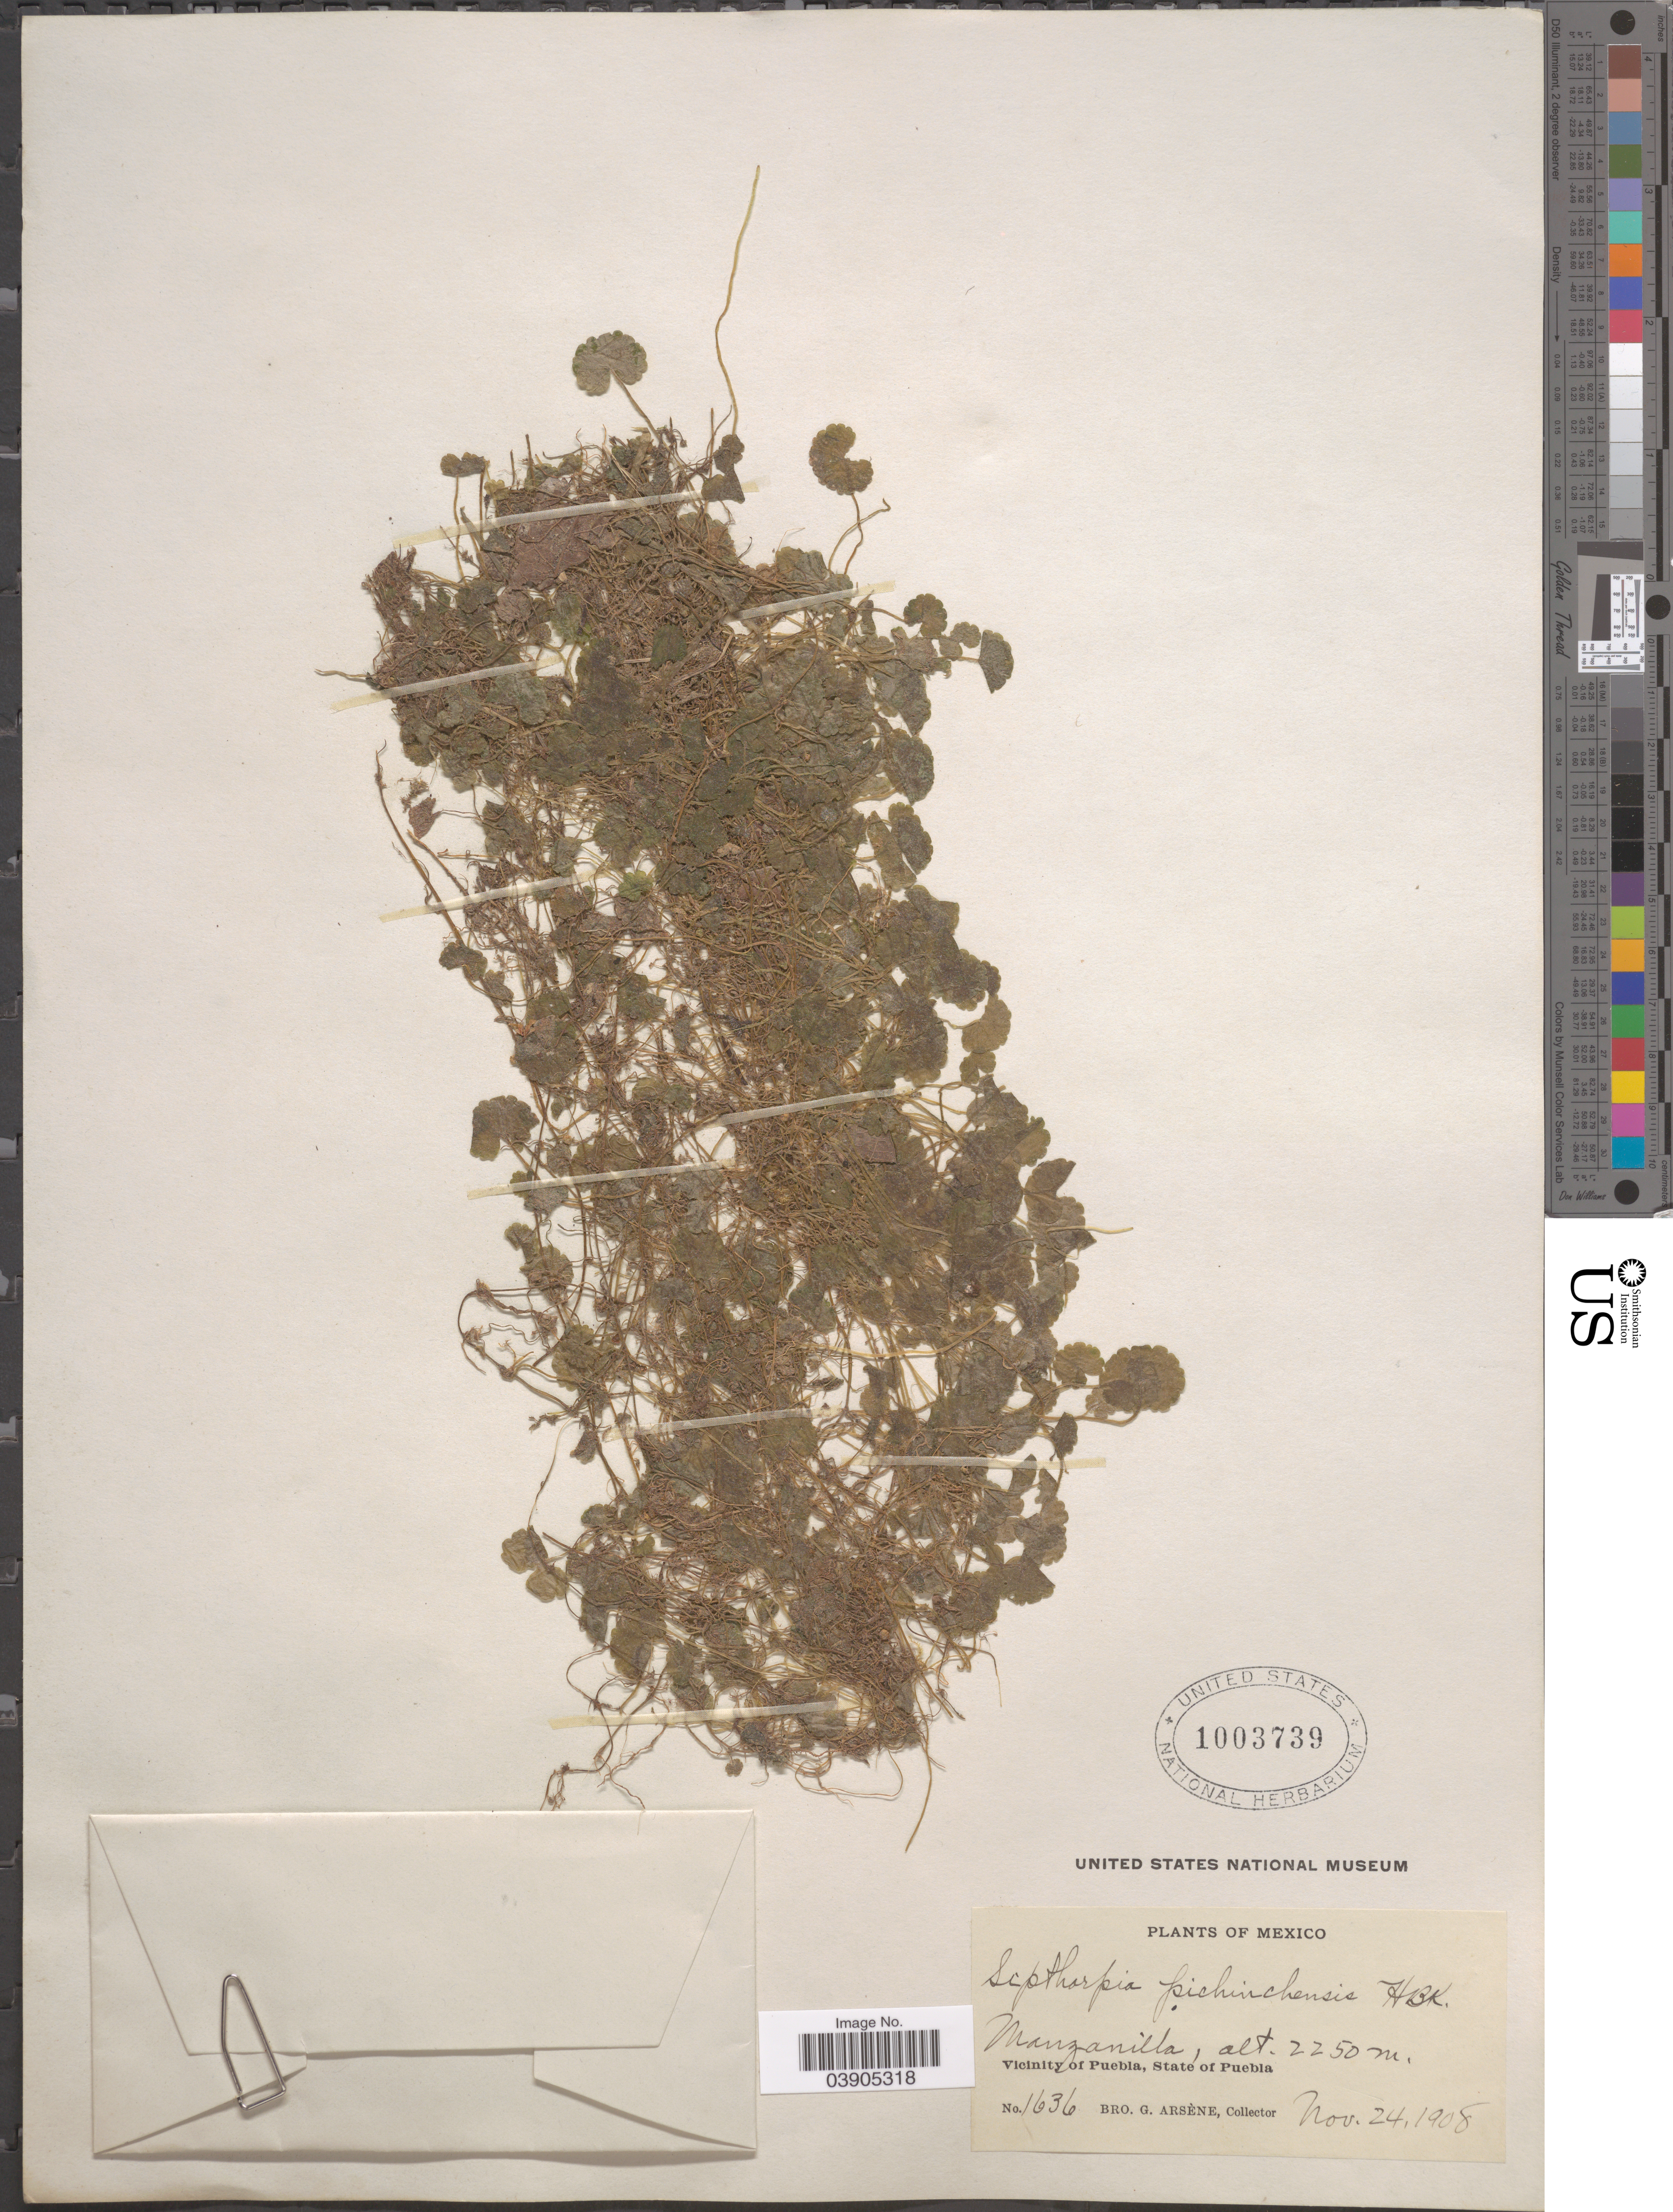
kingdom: Plantae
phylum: Tracheophyta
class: Magnoliopsida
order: Lamiales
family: Plantaginaceae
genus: Sibthorpia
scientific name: Sibthorpia repens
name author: (L.) Kuntze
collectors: Bro. G. Arsène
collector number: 1636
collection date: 1908-11-24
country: Mexico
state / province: Puebla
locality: Manzanilla. Vicinity of Puebla.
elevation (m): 2250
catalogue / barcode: US 1003739